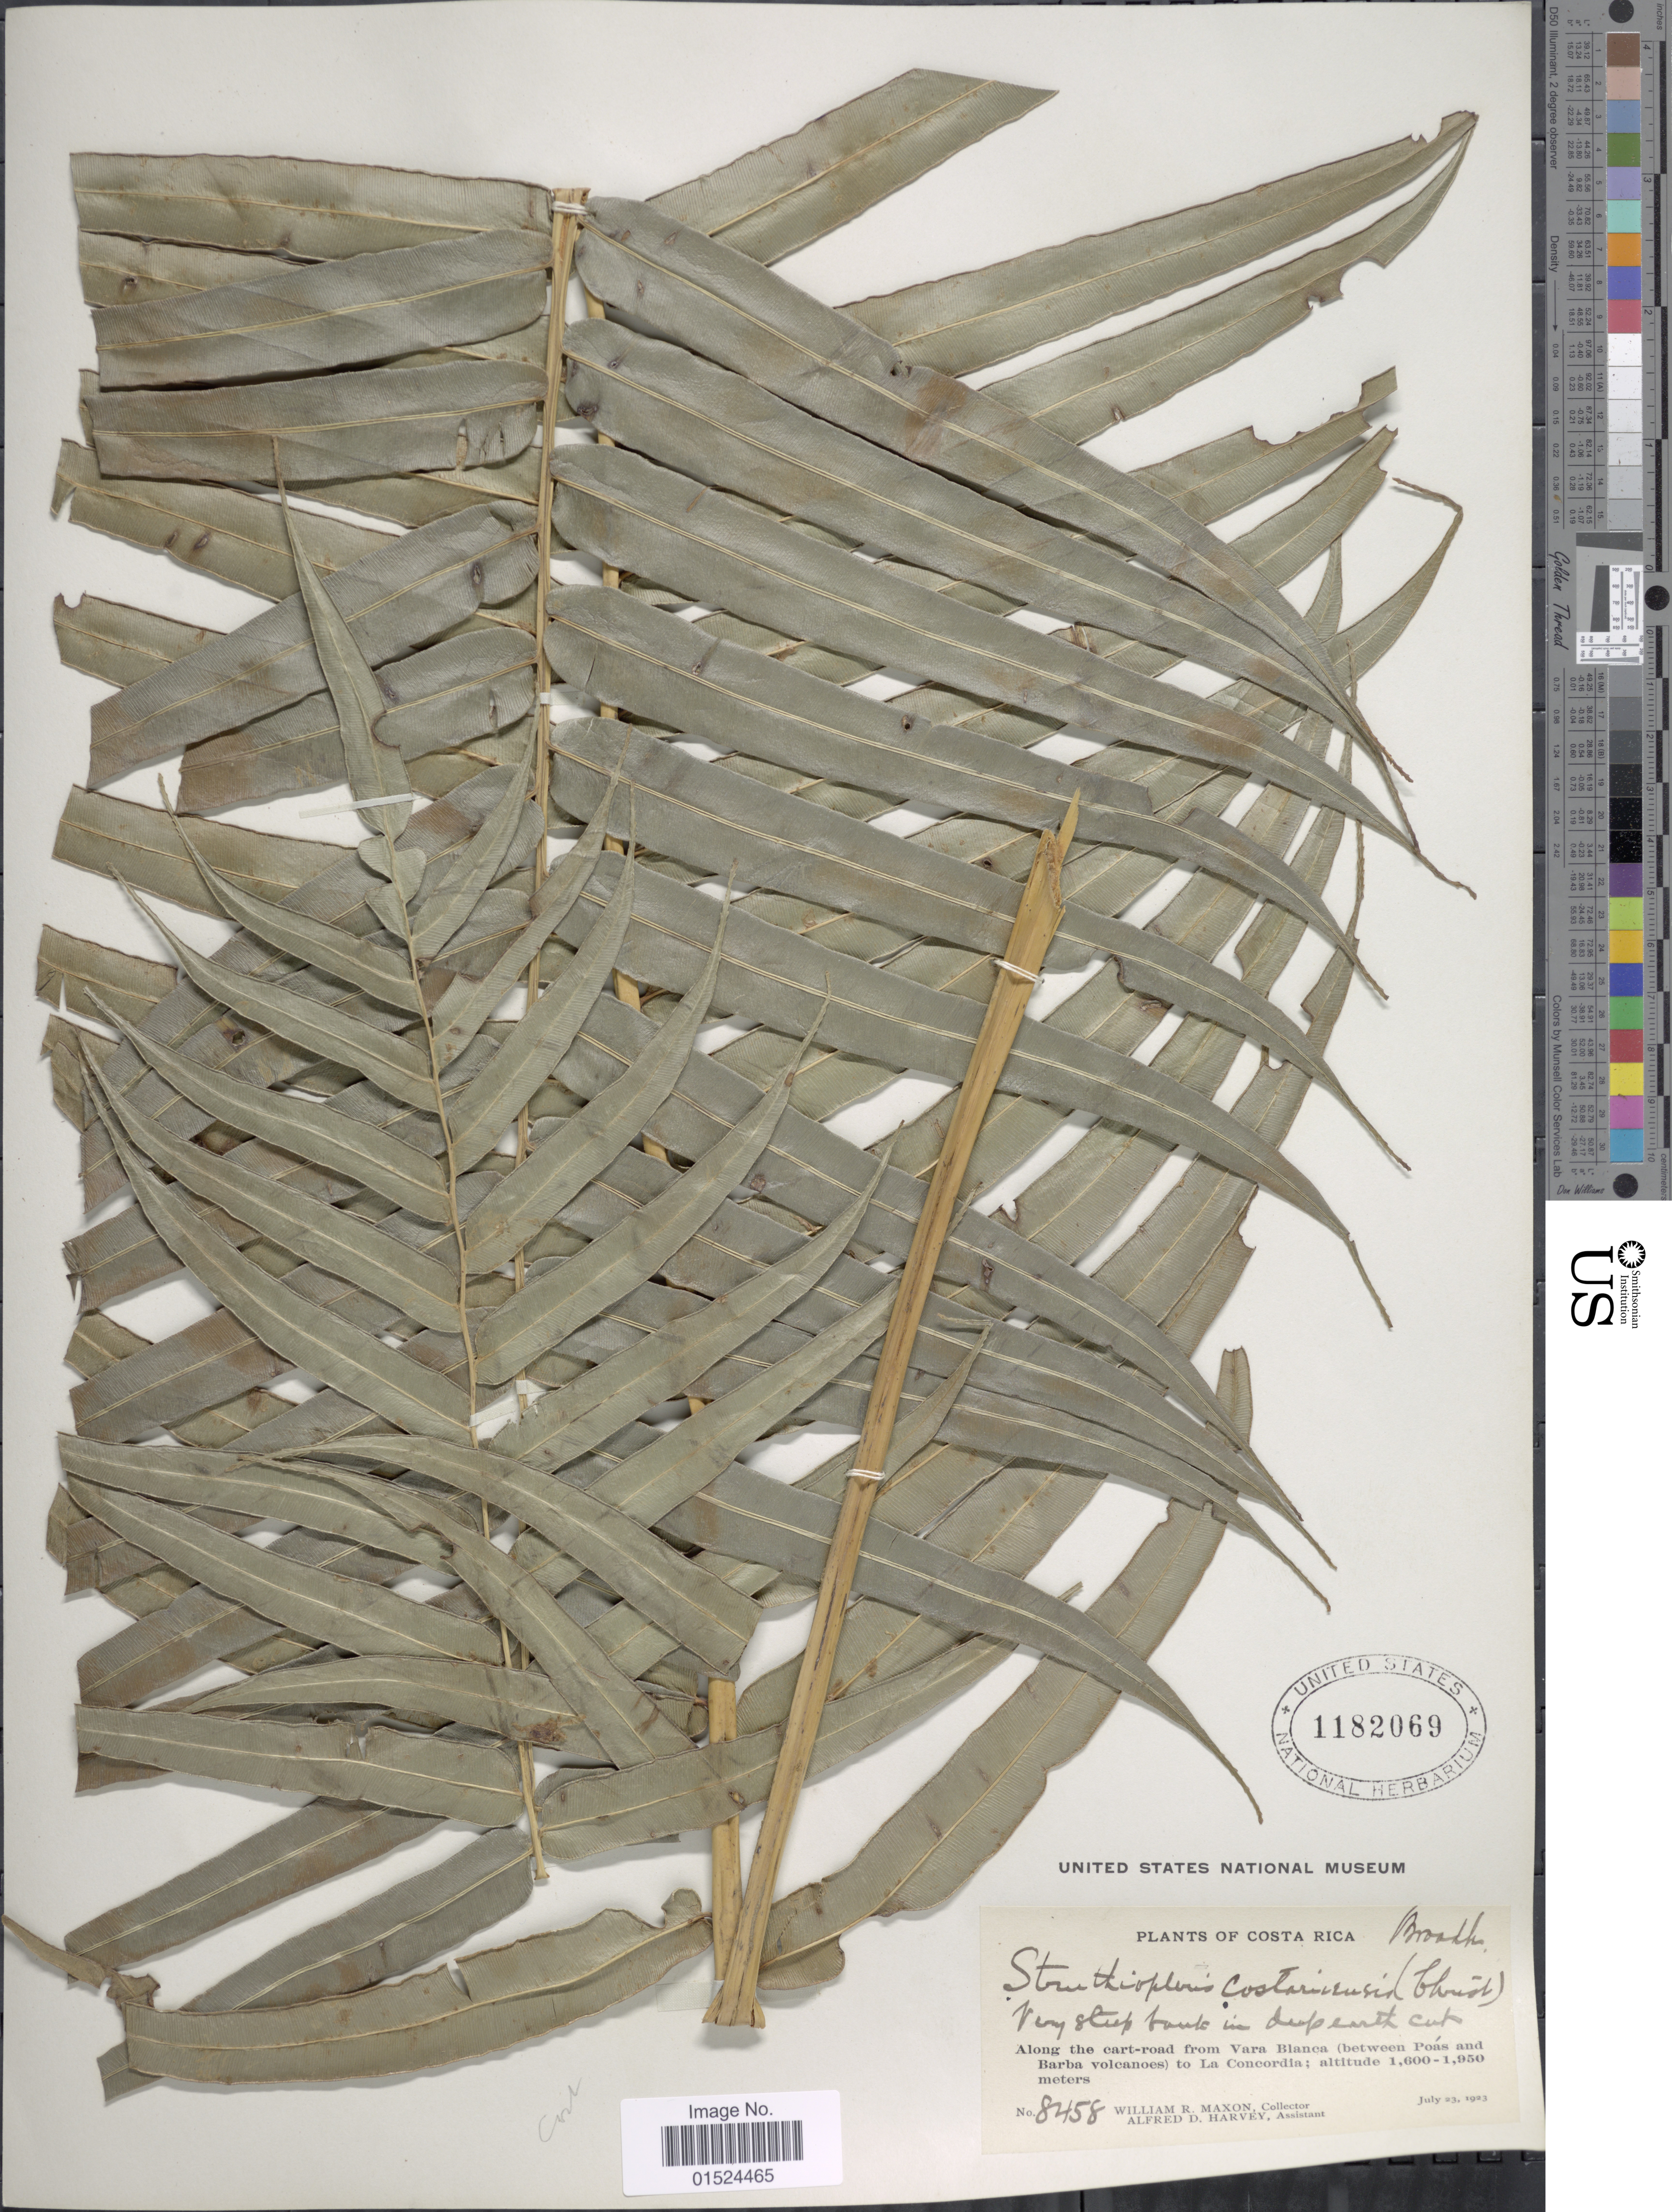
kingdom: Plantae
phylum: Tracheophyta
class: Polypodiopsida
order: Polypodiales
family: Blechnaceae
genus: Blechnum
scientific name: Blechnum schiedeanum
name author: (Schltdl. ex C. Presl) Hieron.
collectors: W. R. Maxon & A. D. Harvey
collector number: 8458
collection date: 1923-07-23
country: Costa Rica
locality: Along the cart-road from Vara Blanca (between Poás and Barba volcanoes) to La Concordia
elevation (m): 1600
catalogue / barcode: US 1182069